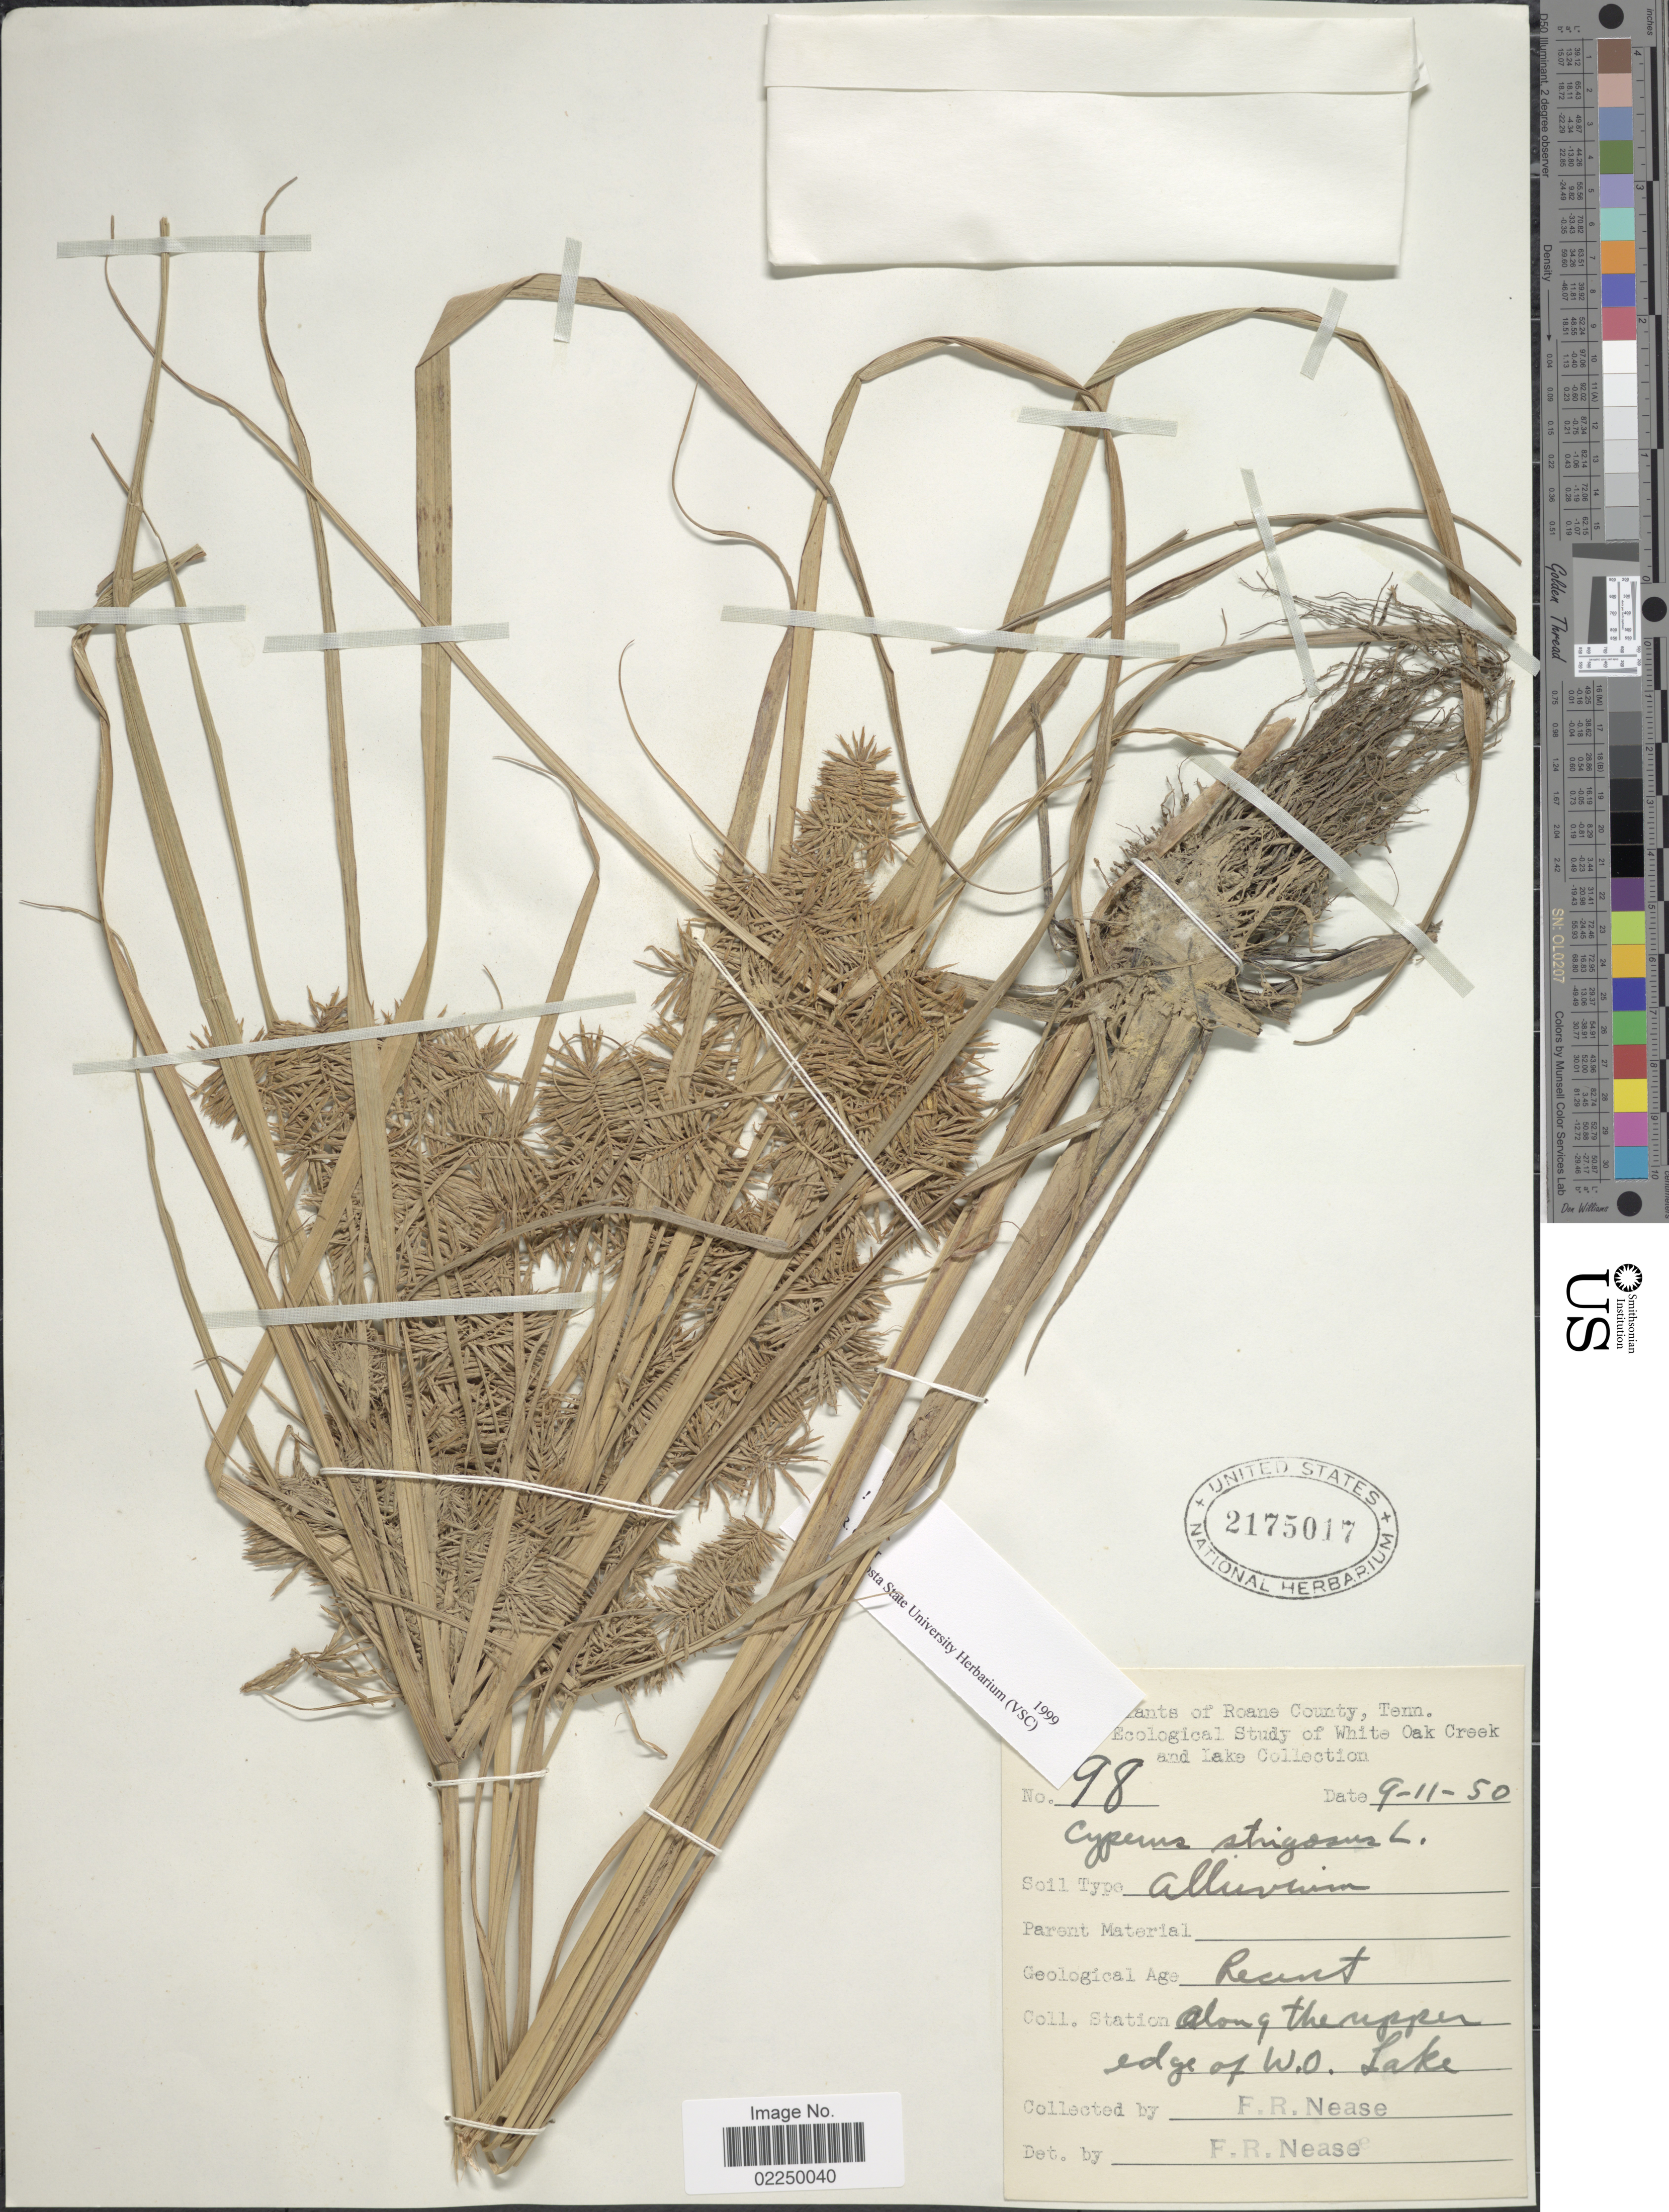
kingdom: Plantae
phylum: Tracheophyta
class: Liliopsida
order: Poales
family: Cyperaceae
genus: Cyperus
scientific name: Cyperus strigosus L.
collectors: F. Nease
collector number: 98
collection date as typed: Transcribed d/m/y: 11/9/50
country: United States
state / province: Tennessee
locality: Roane County, White Oak Creek and Lake, along the upper edge of W.O. Lake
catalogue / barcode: US 2175017